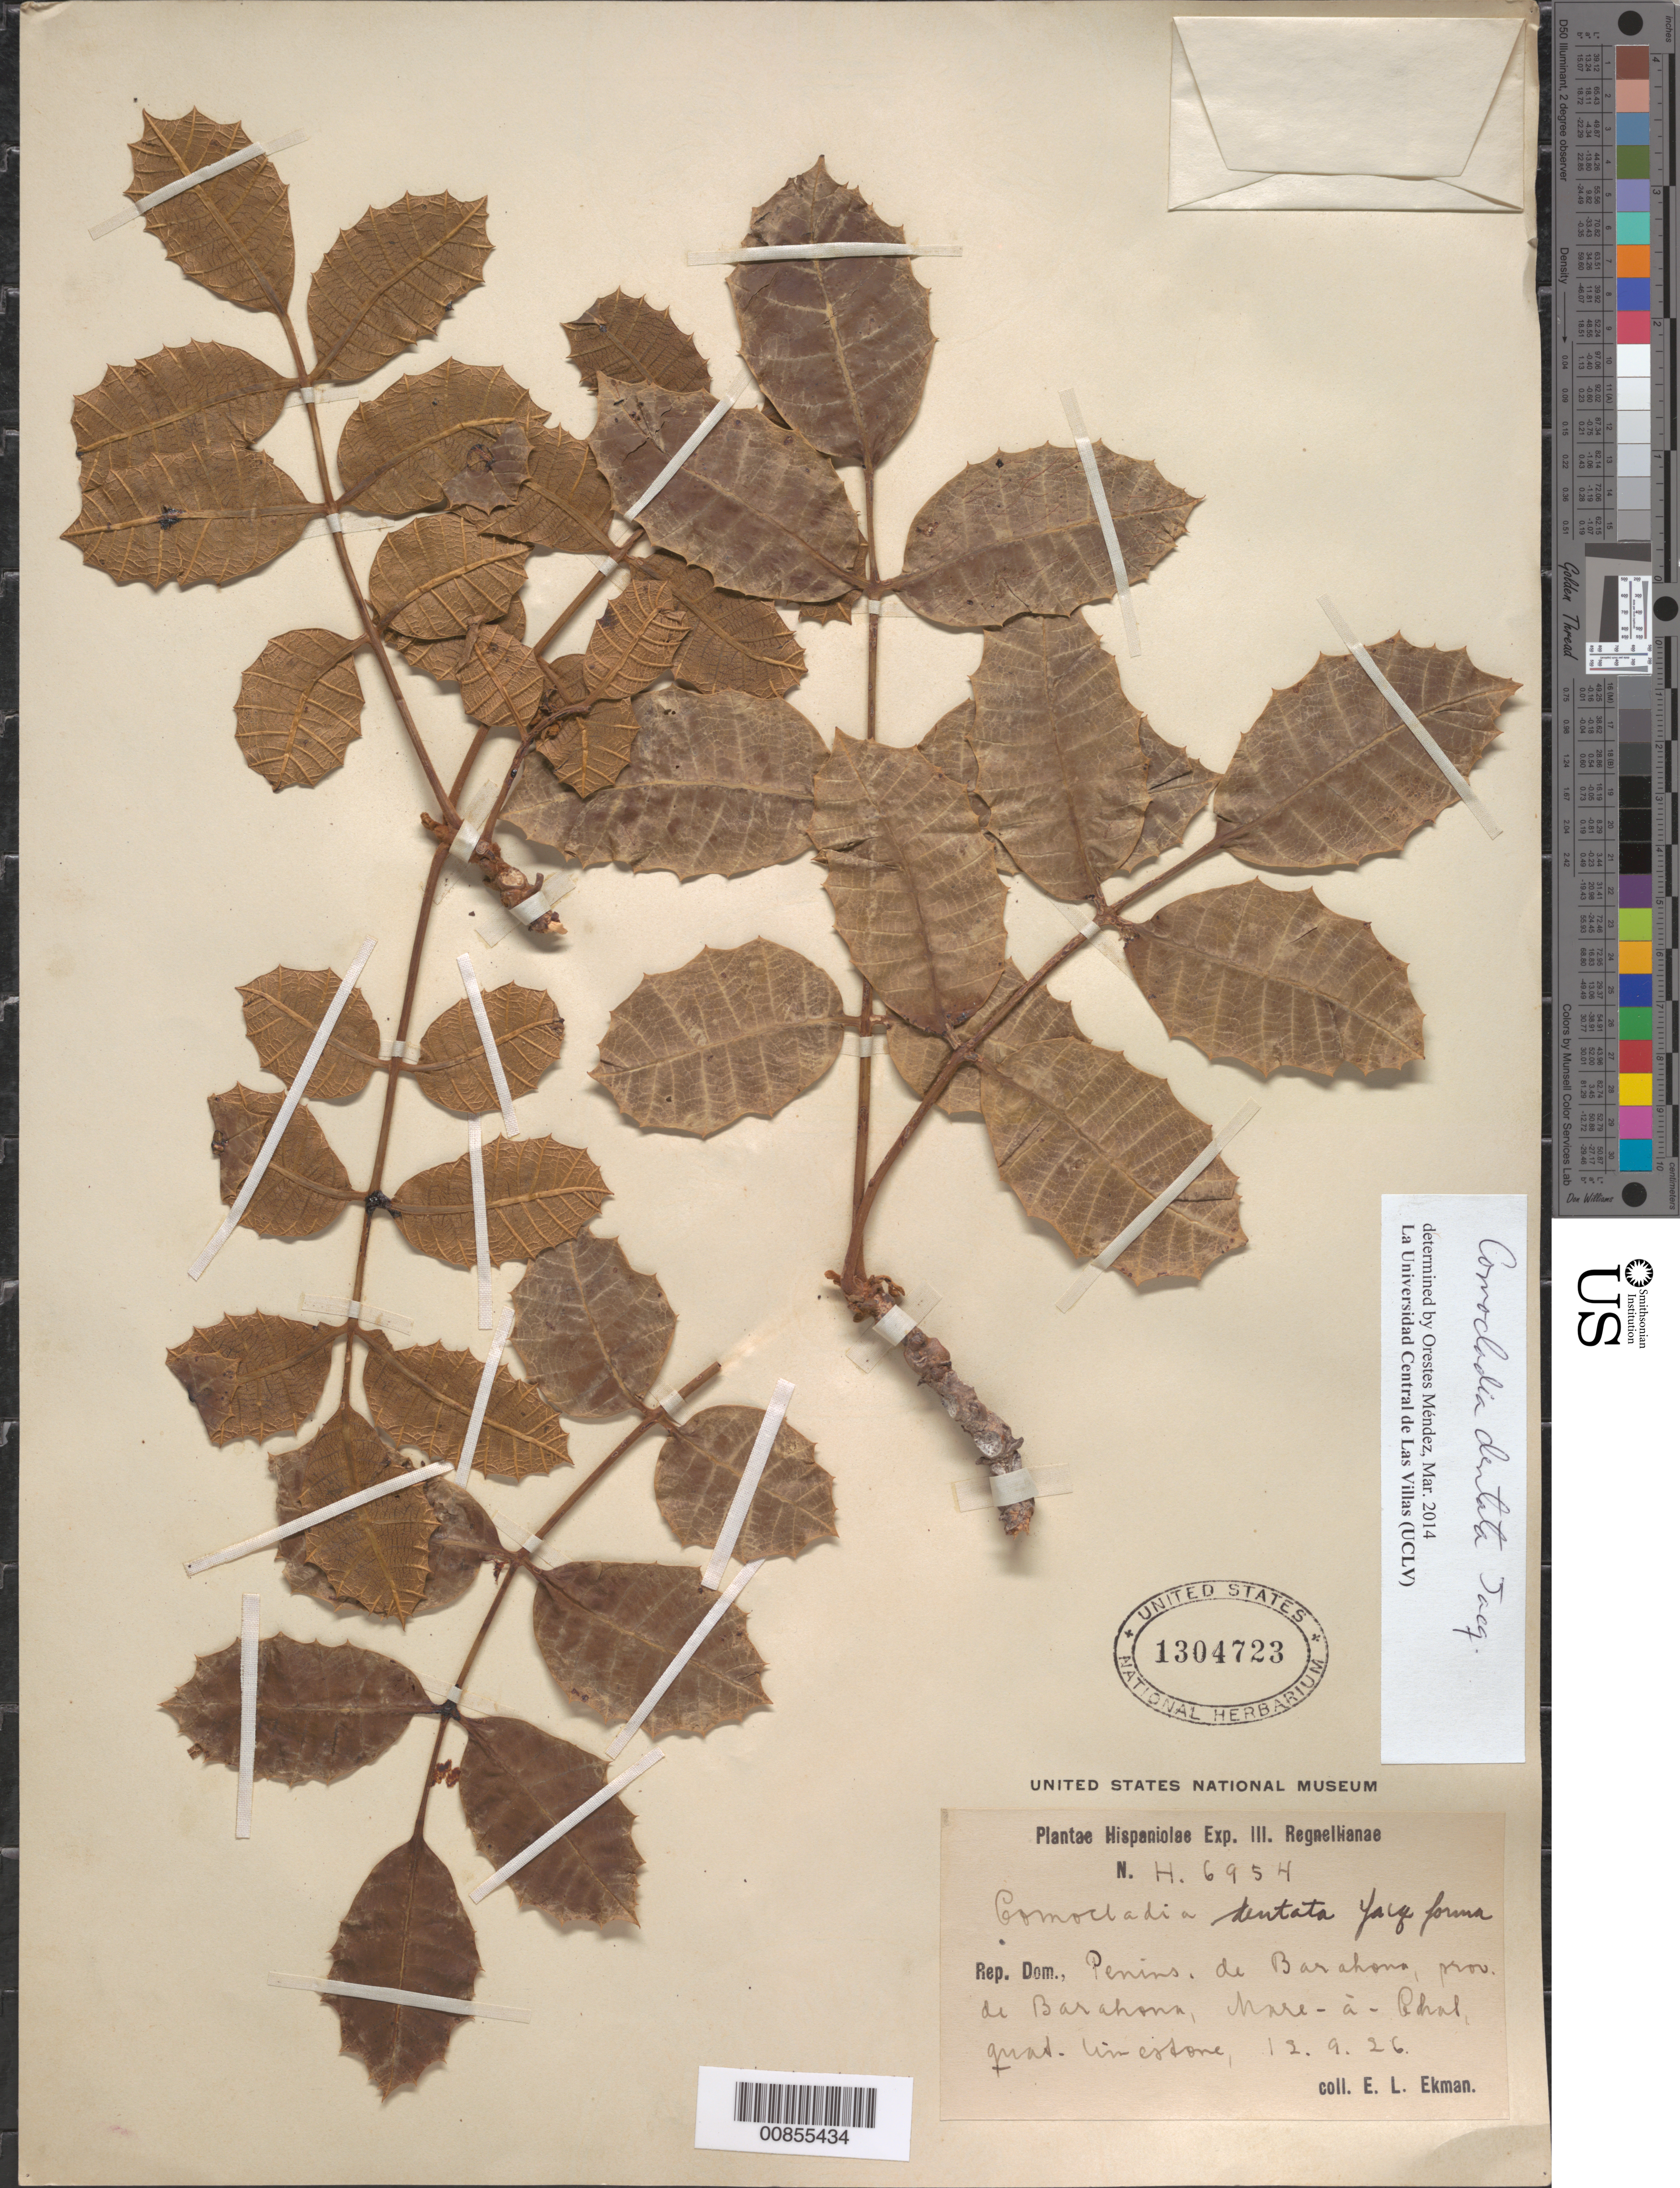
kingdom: Plantae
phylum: Tracheophyta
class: Magnoliopsida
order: Sapindales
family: Anacardiaceae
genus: Comocladia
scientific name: Comocladia dentata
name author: Jacq.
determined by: Méndez, Orestes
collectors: E. L. Ekman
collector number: H 6954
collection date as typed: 12 Sep 1926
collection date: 1926-09-12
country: Dominican Republic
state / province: Barahona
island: Hispaniola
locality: Peninsula de Barahona, Mare-à-Cahol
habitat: Qual. Limestone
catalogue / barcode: US 1304723